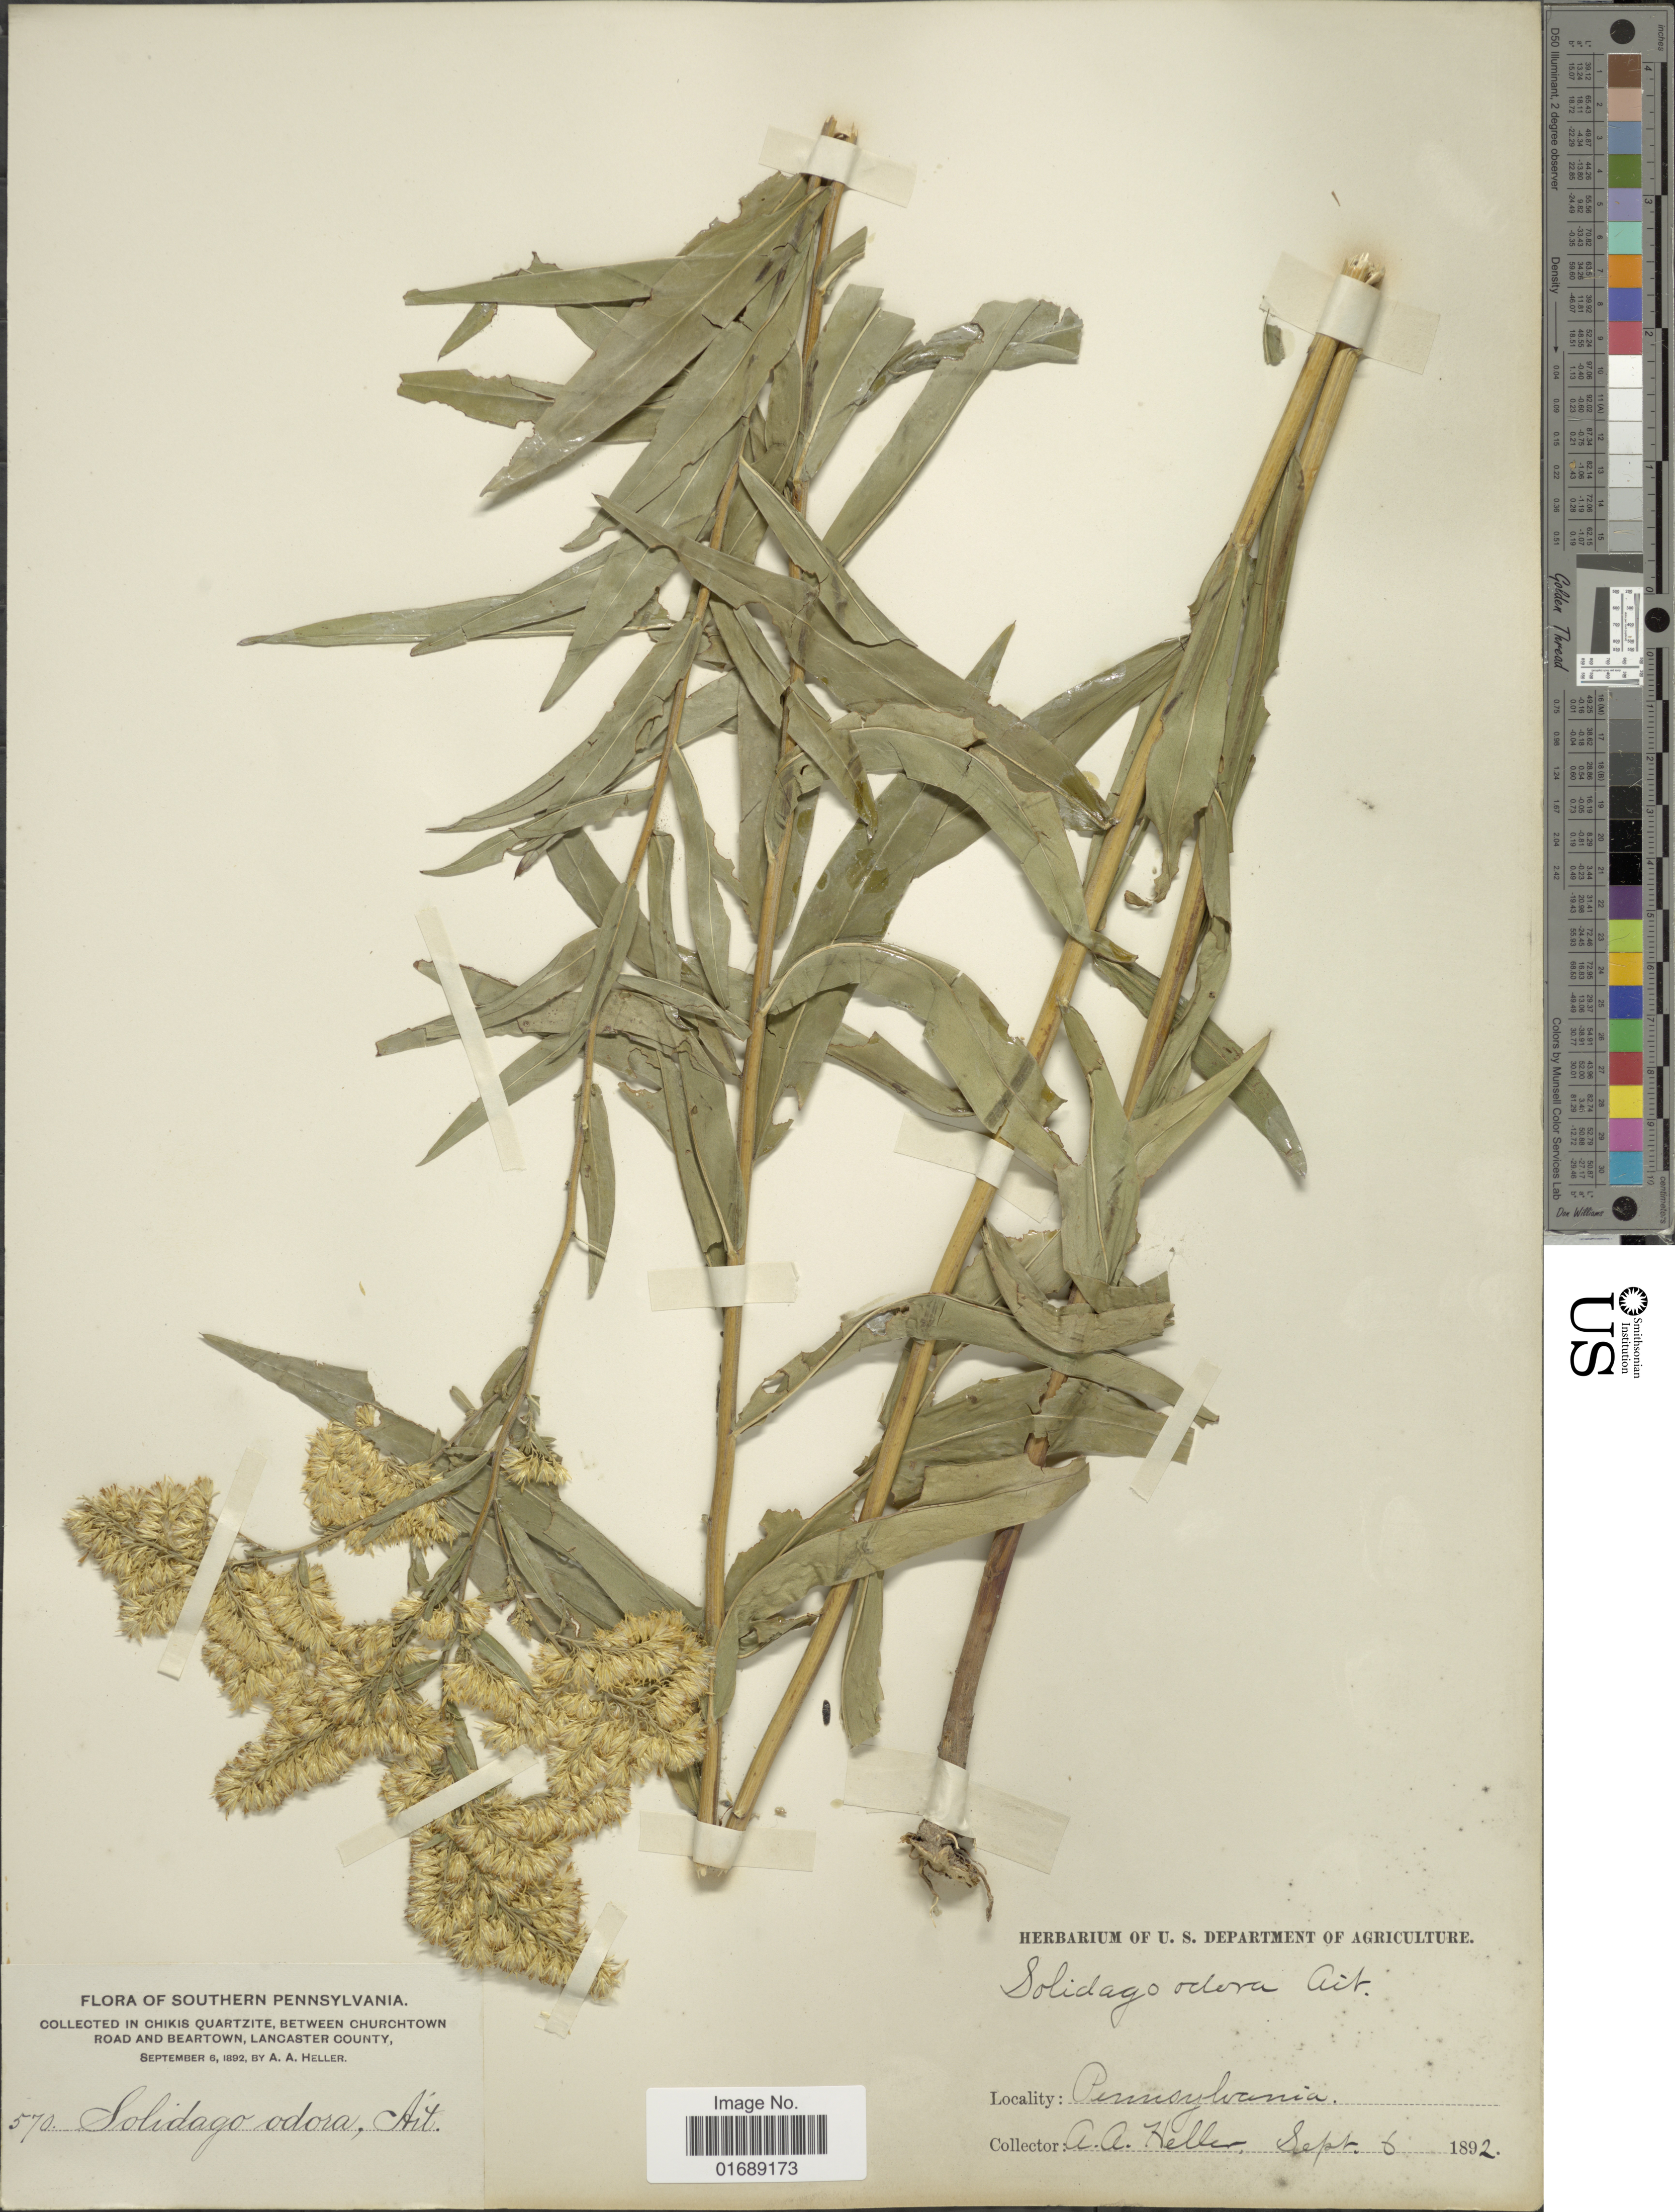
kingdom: Plantae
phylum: Tracheophyta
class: Magnoliopsida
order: Asterales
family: Asteraceae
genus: Solidago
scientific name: Solidago odora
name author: Aiton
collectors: A. A. Heller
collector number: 570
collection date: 1892-09-06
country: United States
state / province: Pennsylvania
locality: Southern Pennsylvania, Chikis Quartzite, between Churchtown road and Beartown, Lancaster County